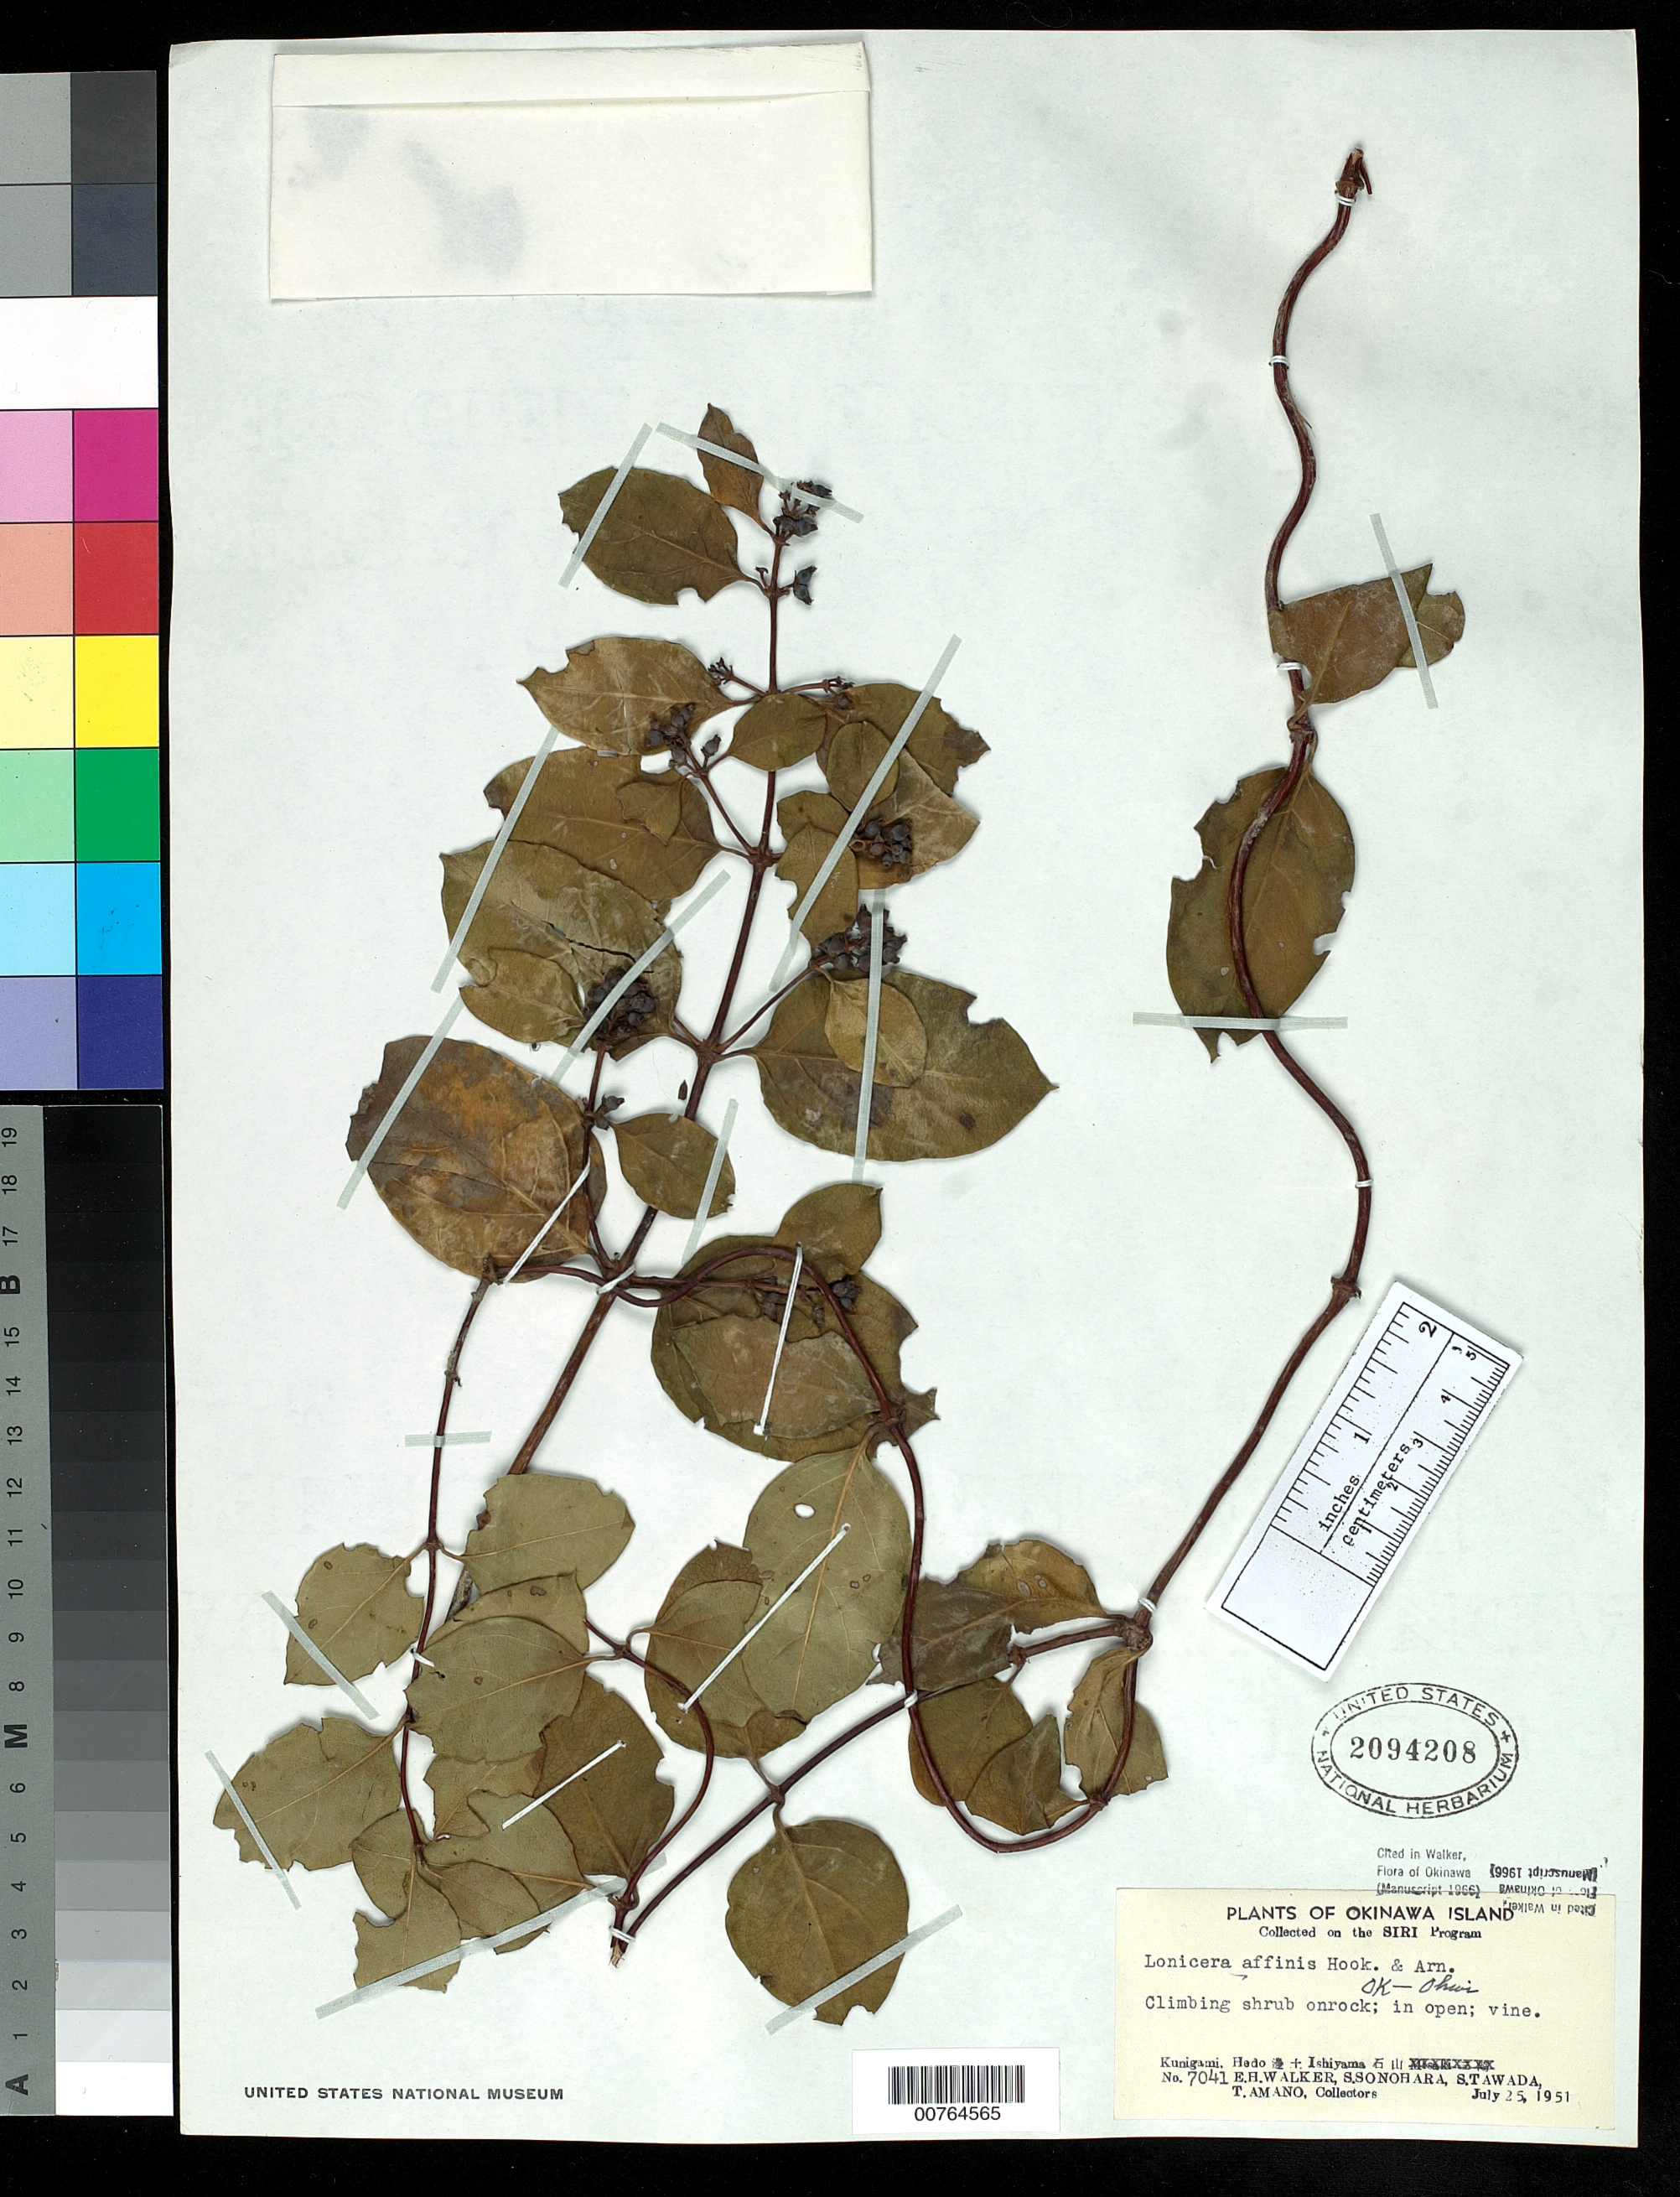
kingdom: Plantae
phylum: Tracheophyta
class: Magnoliopsida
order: Dipsacales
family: Caprifoliaceae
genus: Lonicera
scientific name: Lonicera affinis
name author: Hook. & Arn.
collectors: E. H. Walker, S. Sonohara, S. Tawada & T. Amano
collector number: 7041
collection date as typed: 25 Jul 1951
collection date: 1951-07-25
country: Japan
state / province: Okinawa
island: Okinawa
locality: Hedo-Ishiyama, Kunigami.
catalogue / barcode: US 2094208